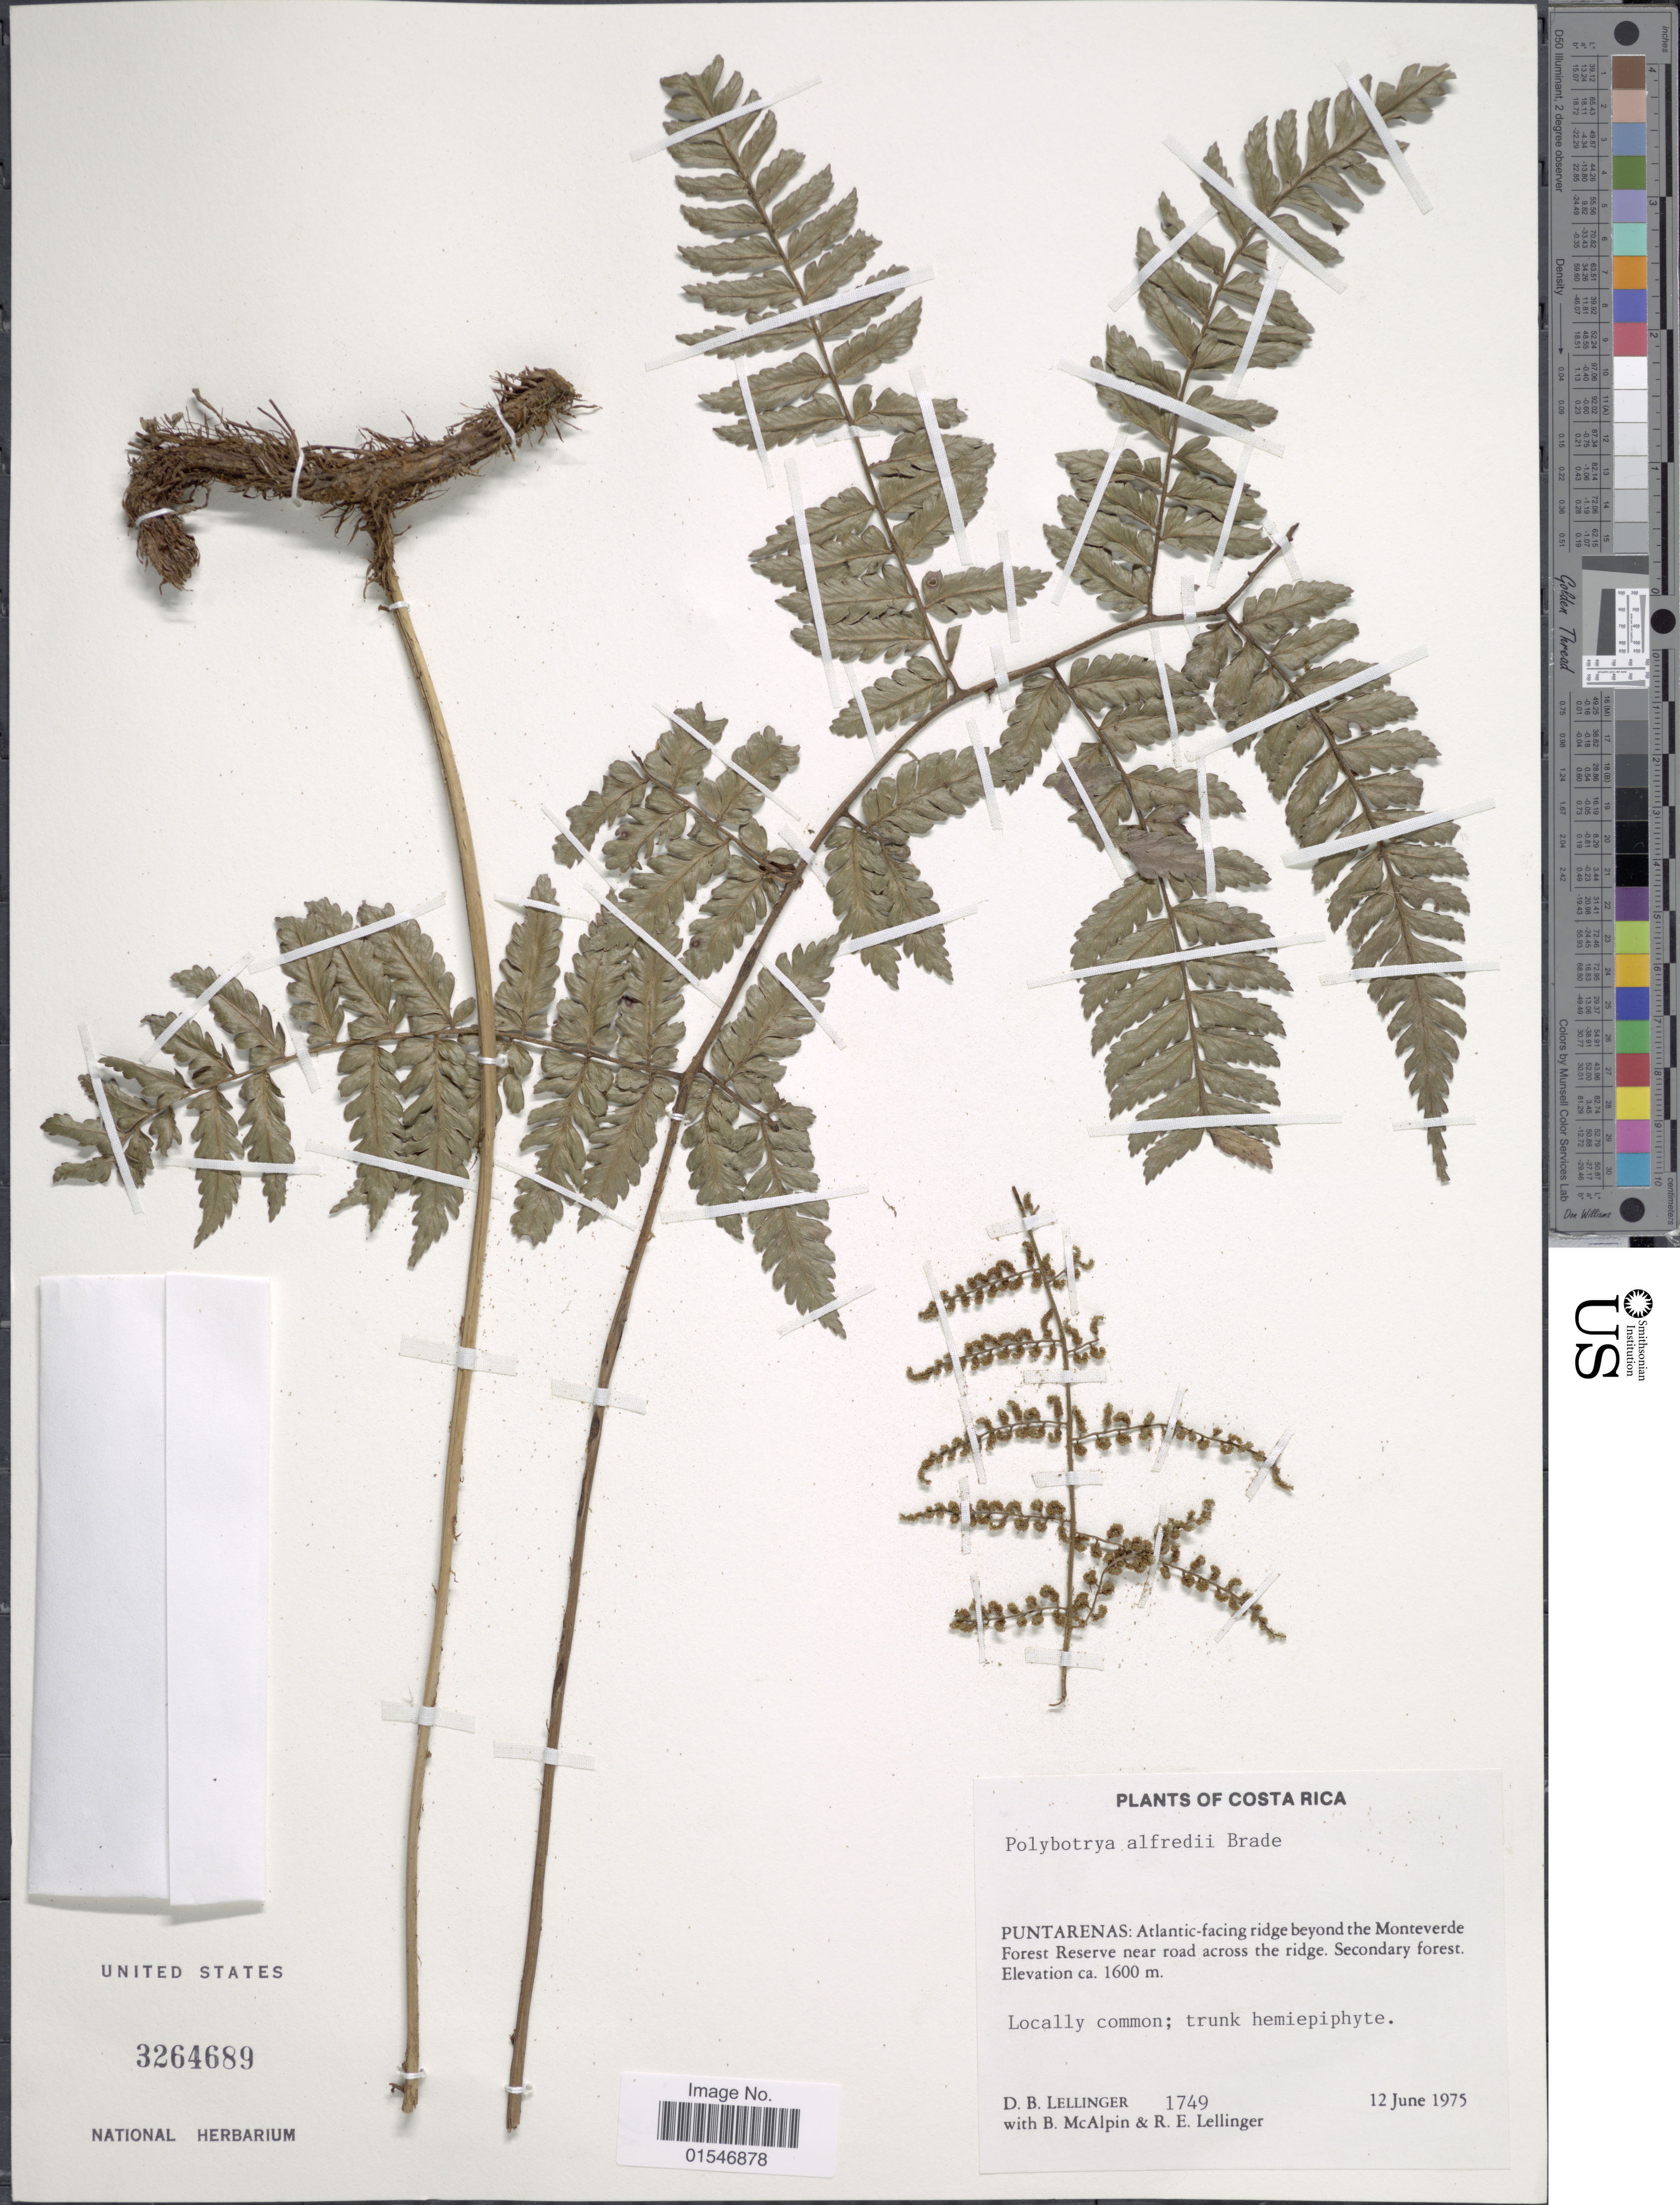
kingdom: Plantae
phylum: Tracheophyta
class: Polypodiopsida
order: Polypodiales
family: Dryopteridaceae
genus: Polybotrya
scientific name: Polybotrya alfredii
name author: Brade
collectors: D. B. Lellinger, B. McAlpin & R. E. Lellinger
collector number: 1749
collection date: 1975-06-12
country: Costa Rica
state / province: Puntarenas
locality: Costa Rica. Puntarenas: Atlantic-facing ridge beyond the Monteverde Forest Reserve near road across the ridge.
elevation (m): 1600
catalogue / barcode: US 3264689